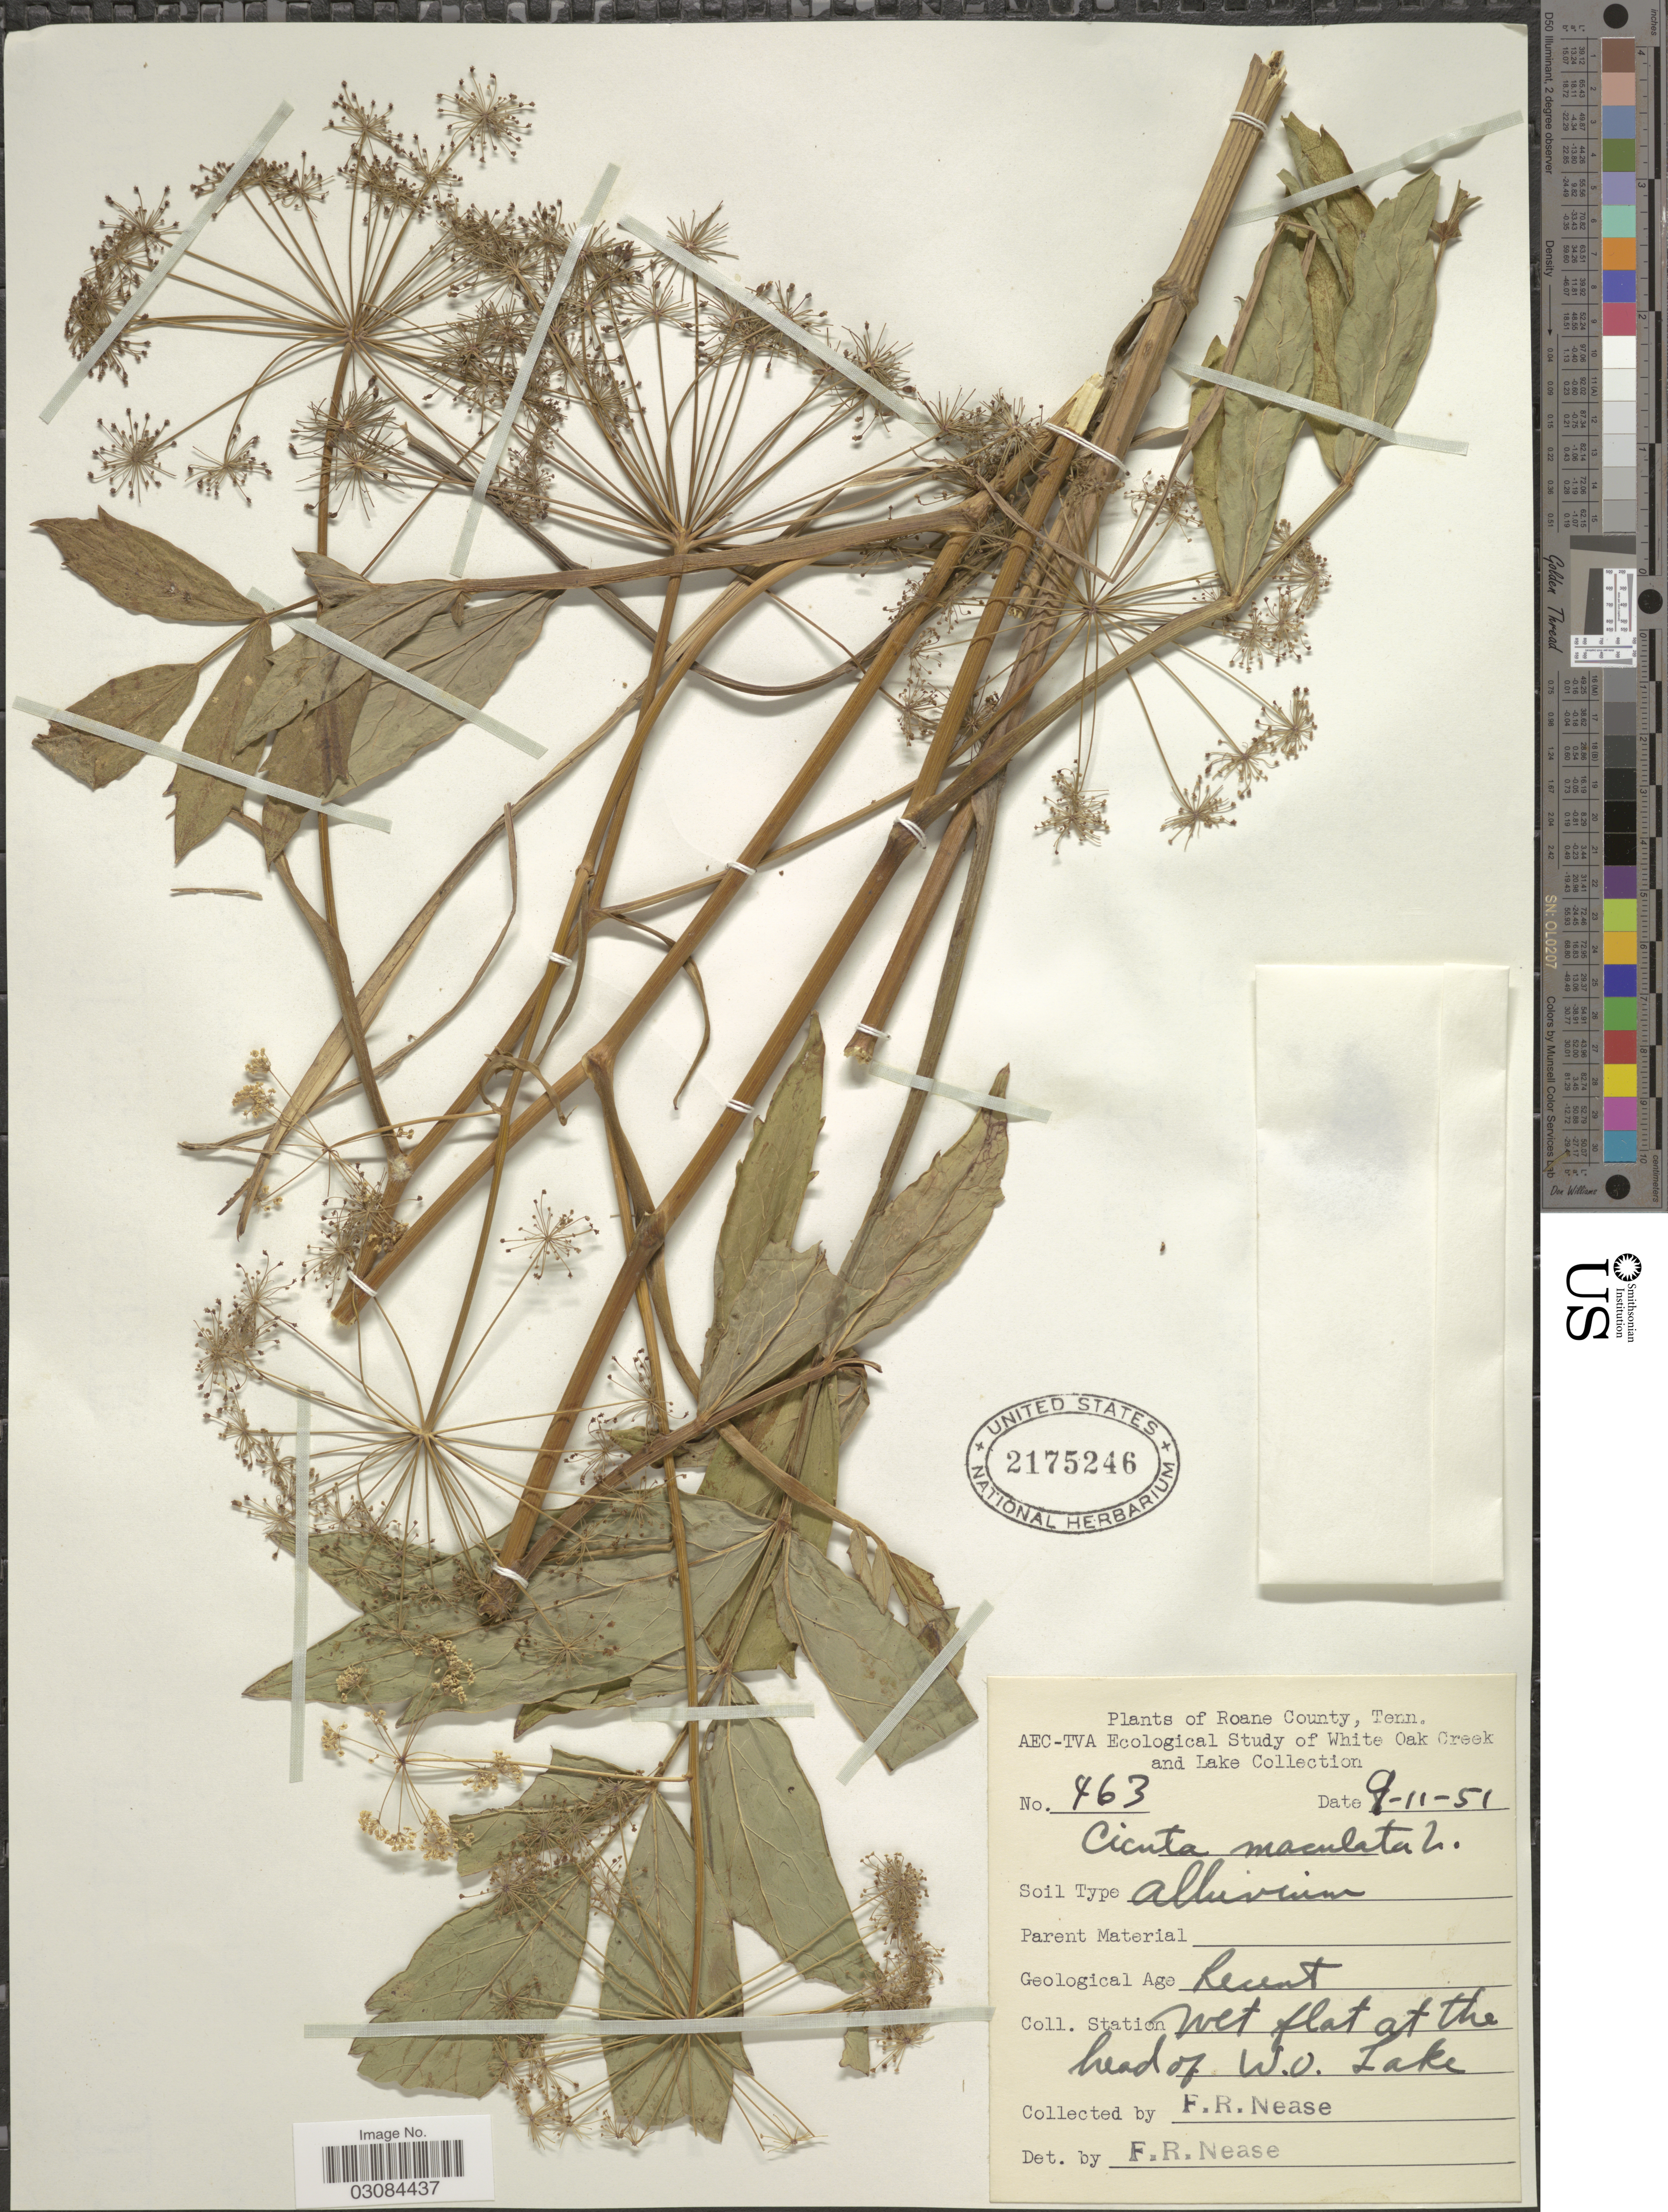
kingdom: Plantae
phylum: Tracheophyta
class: Magnoliopsida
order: Apiales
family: Apiaceae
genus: Cicuta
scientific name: Cicuta maculata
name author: L.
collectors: F. Nease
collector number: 463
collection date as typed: Transcribed d/m/y: 11/9/51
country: United States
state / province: Tennessee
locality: Roane County, Tenn. Head of W. O. Lake. White Oak Creek and Lake. [unsure placement]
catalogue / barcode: US 2175246